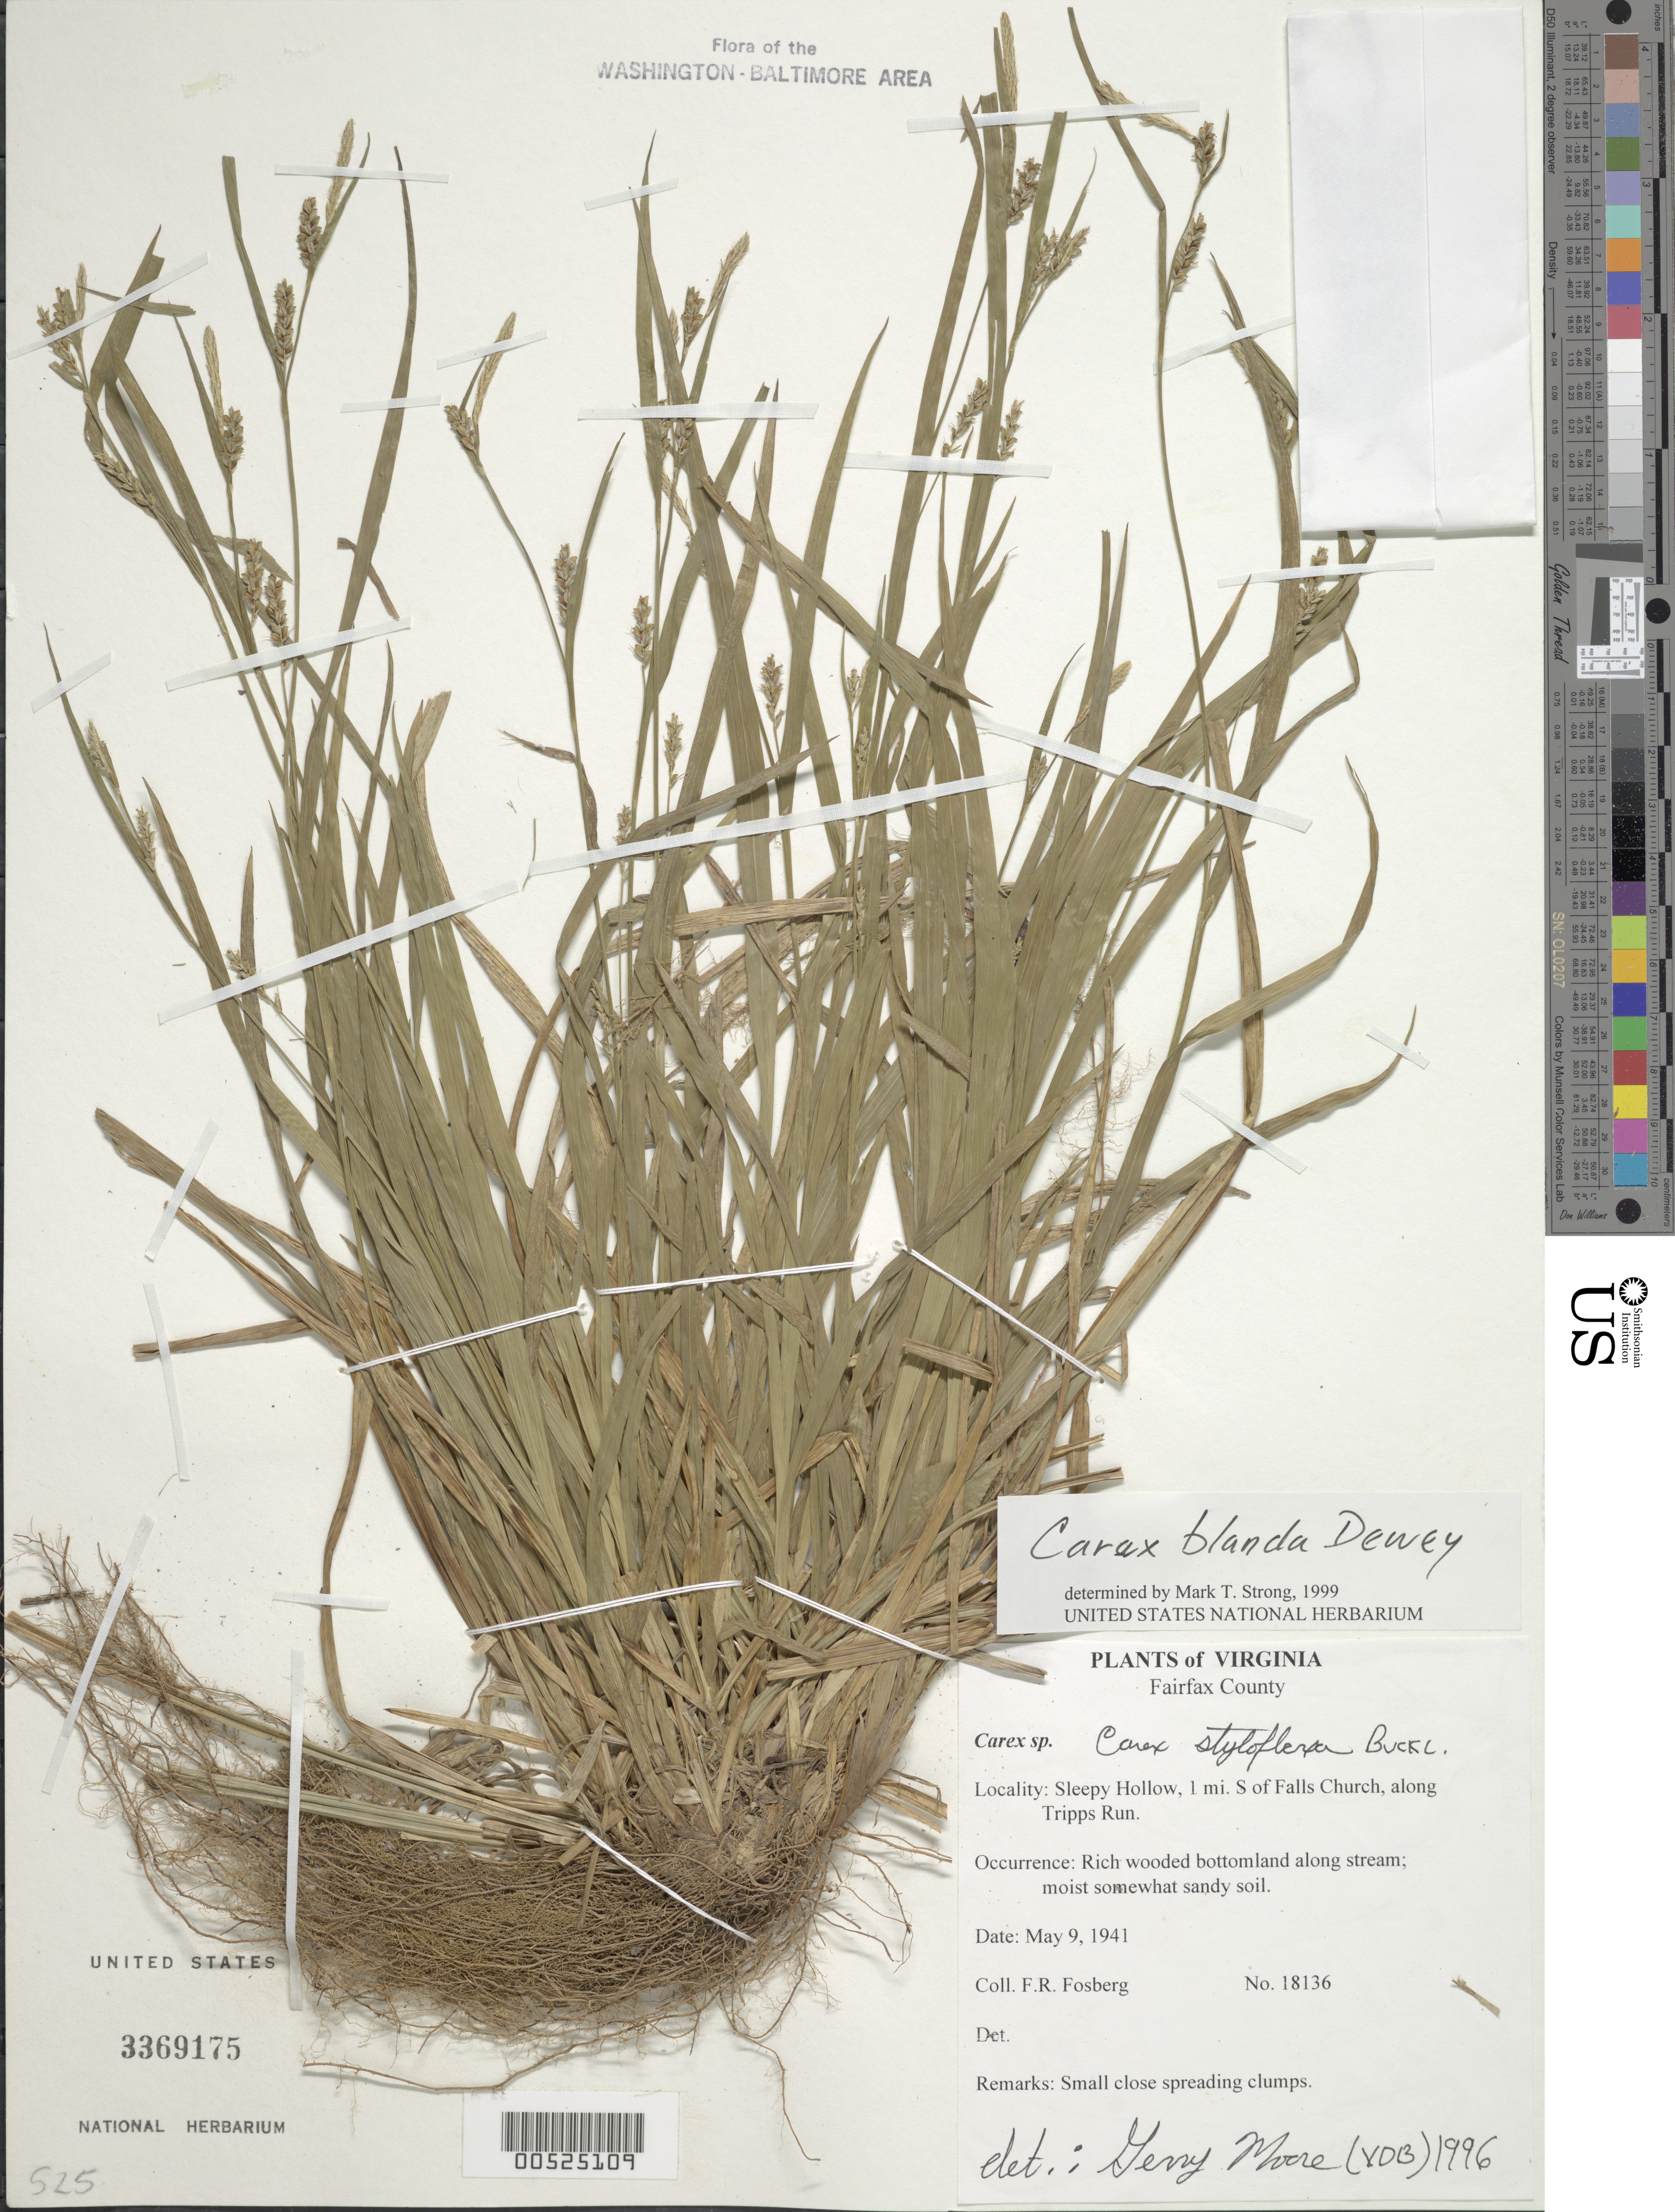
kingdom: Plantae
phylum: Tracheophyta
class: Liliopsida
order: Poales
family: Cyperaceae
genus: Carex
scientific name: Carex blanda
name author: Dewey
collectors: F. R. Fosberg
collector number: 18136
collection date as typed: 09 May 1941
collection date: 1941-05-09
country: United States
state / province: Virginia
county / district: Fairfax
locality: Sleepy Hollow, 1 mi. S of Falls Church, along Tripps Run.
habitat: Rich wooded bottomland along stream; moist somewhat sandy soil.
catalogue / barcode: US 3369175